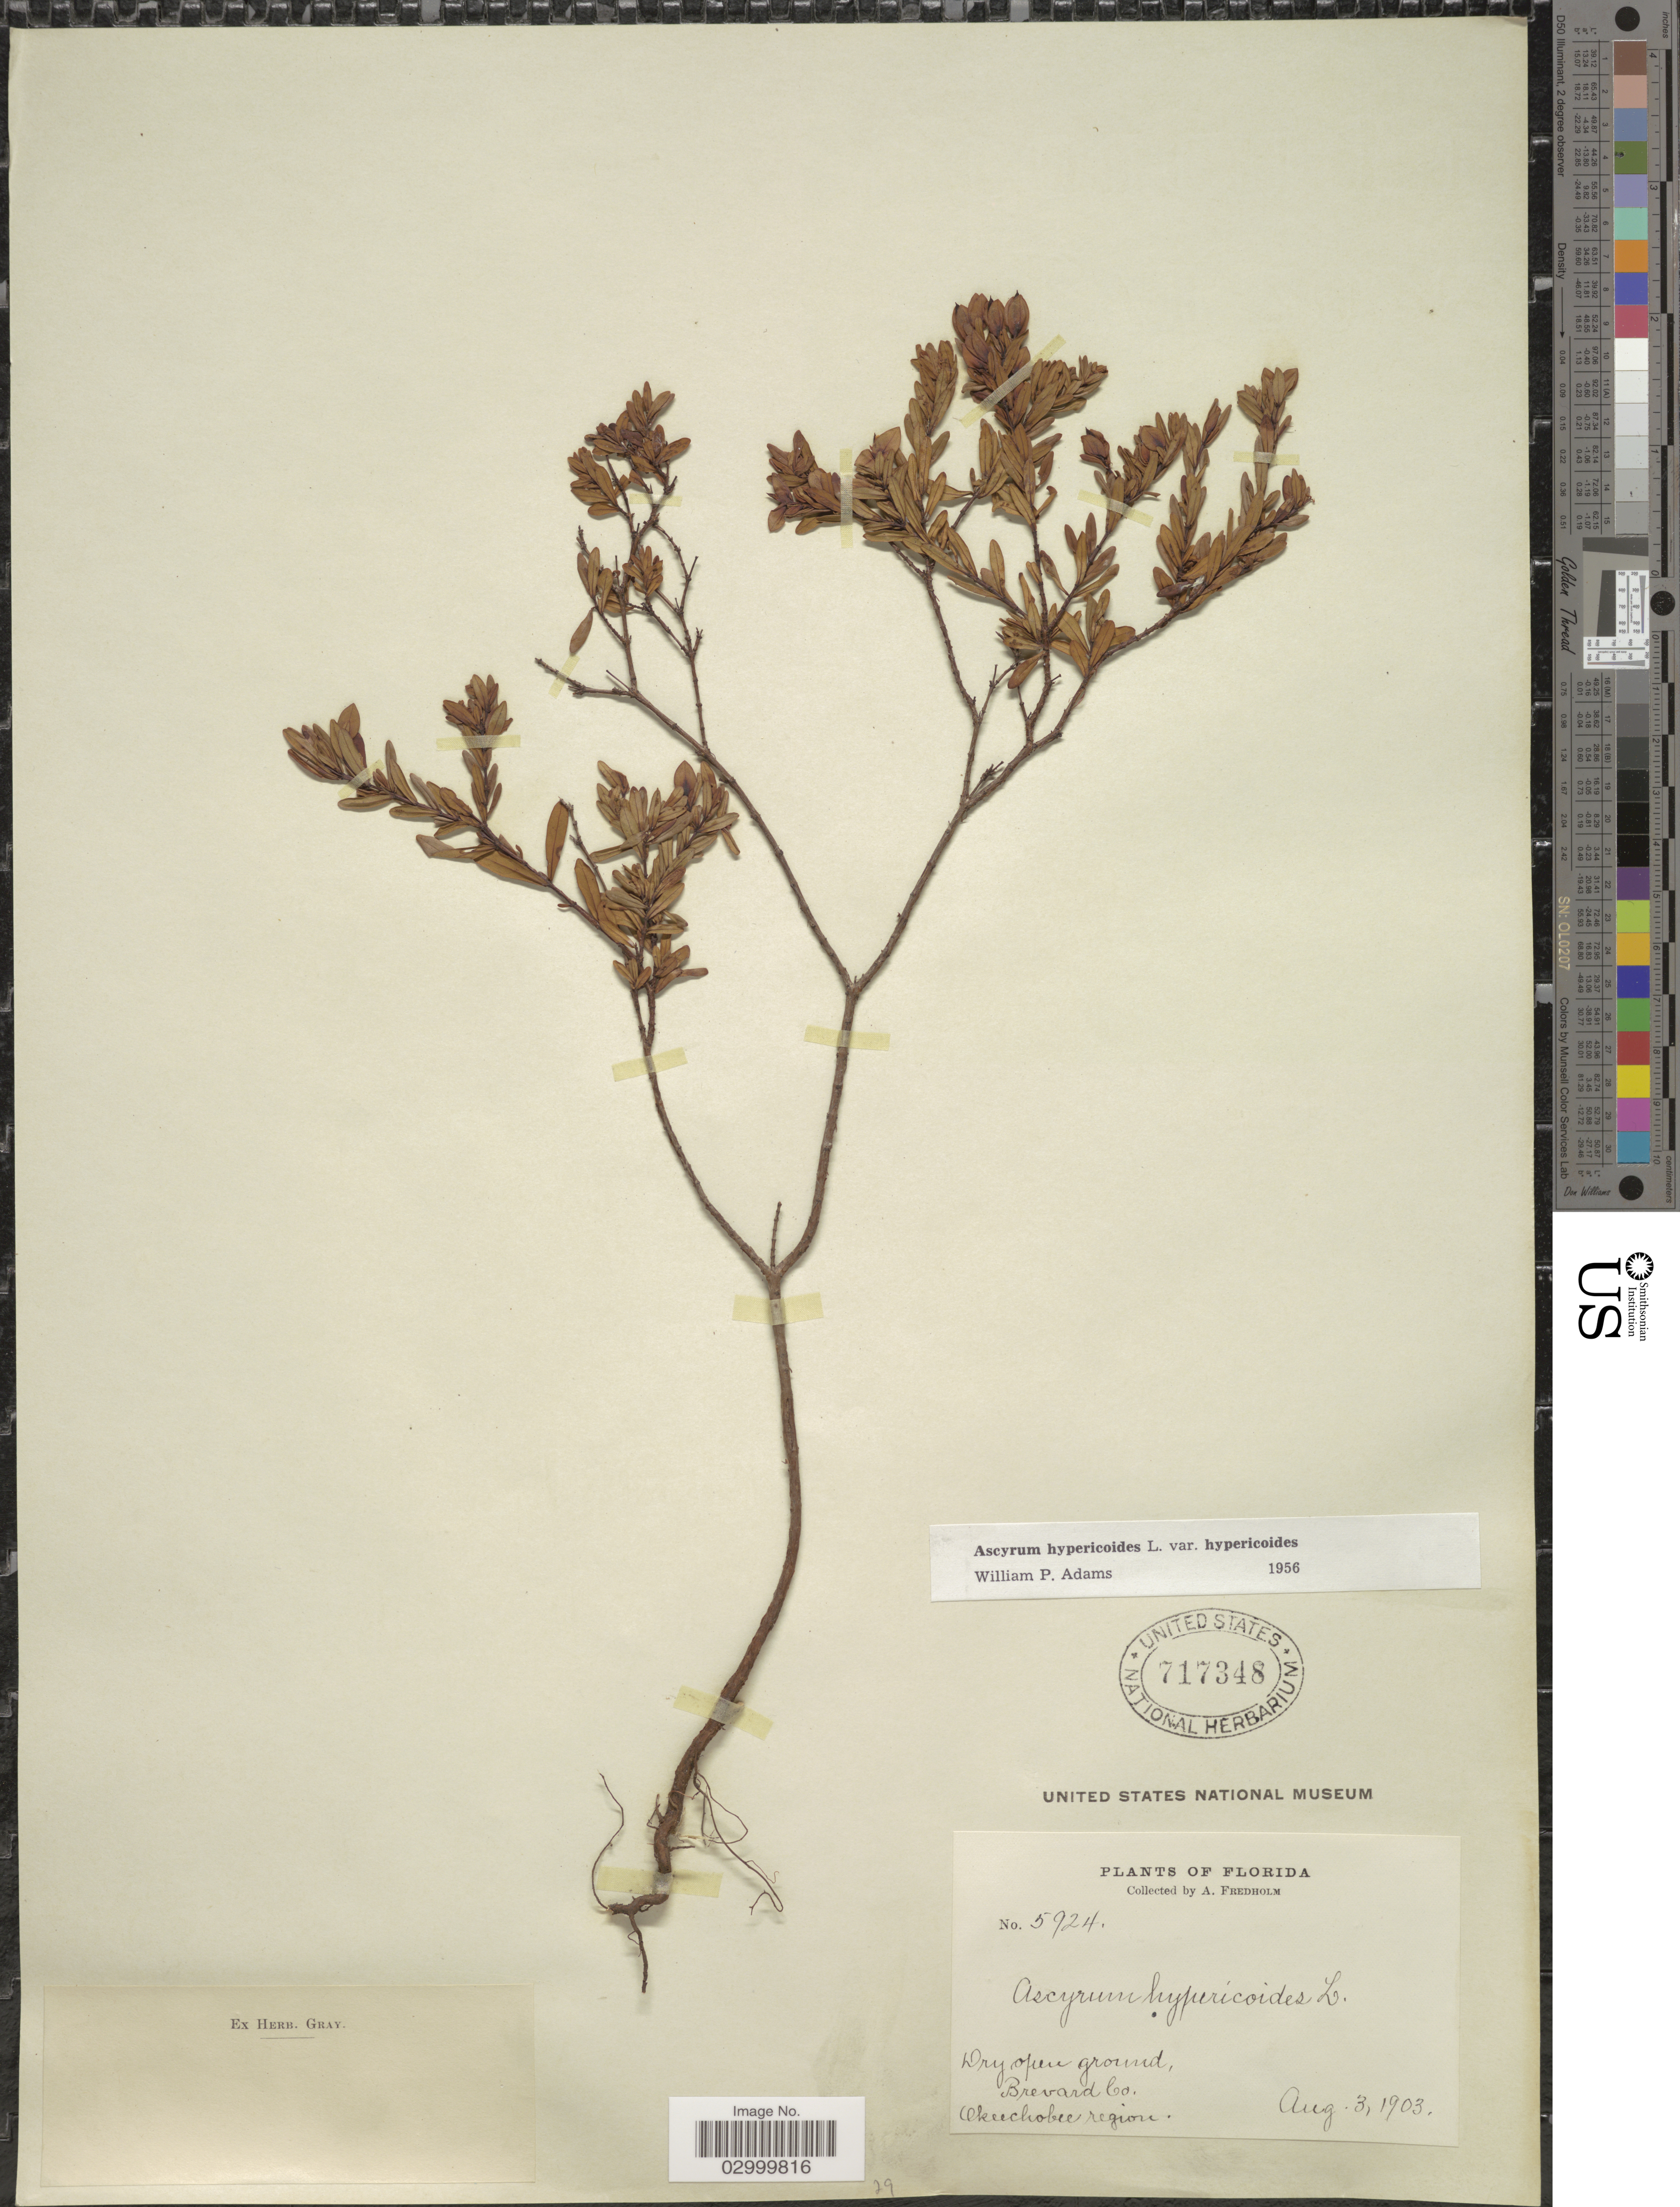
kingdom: Plantae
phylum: Tracheophyta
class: Magnoliopsida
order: Malpighiales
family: Hypericaceae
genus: Hypericum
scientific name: Hypericum hypericoides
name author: (L.) Crantz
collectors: A. Fredholm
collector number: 5924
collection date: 1903-08-03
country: United States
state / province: Florida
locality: Brevard Co. Okeechobee region.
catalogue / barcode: US 717348